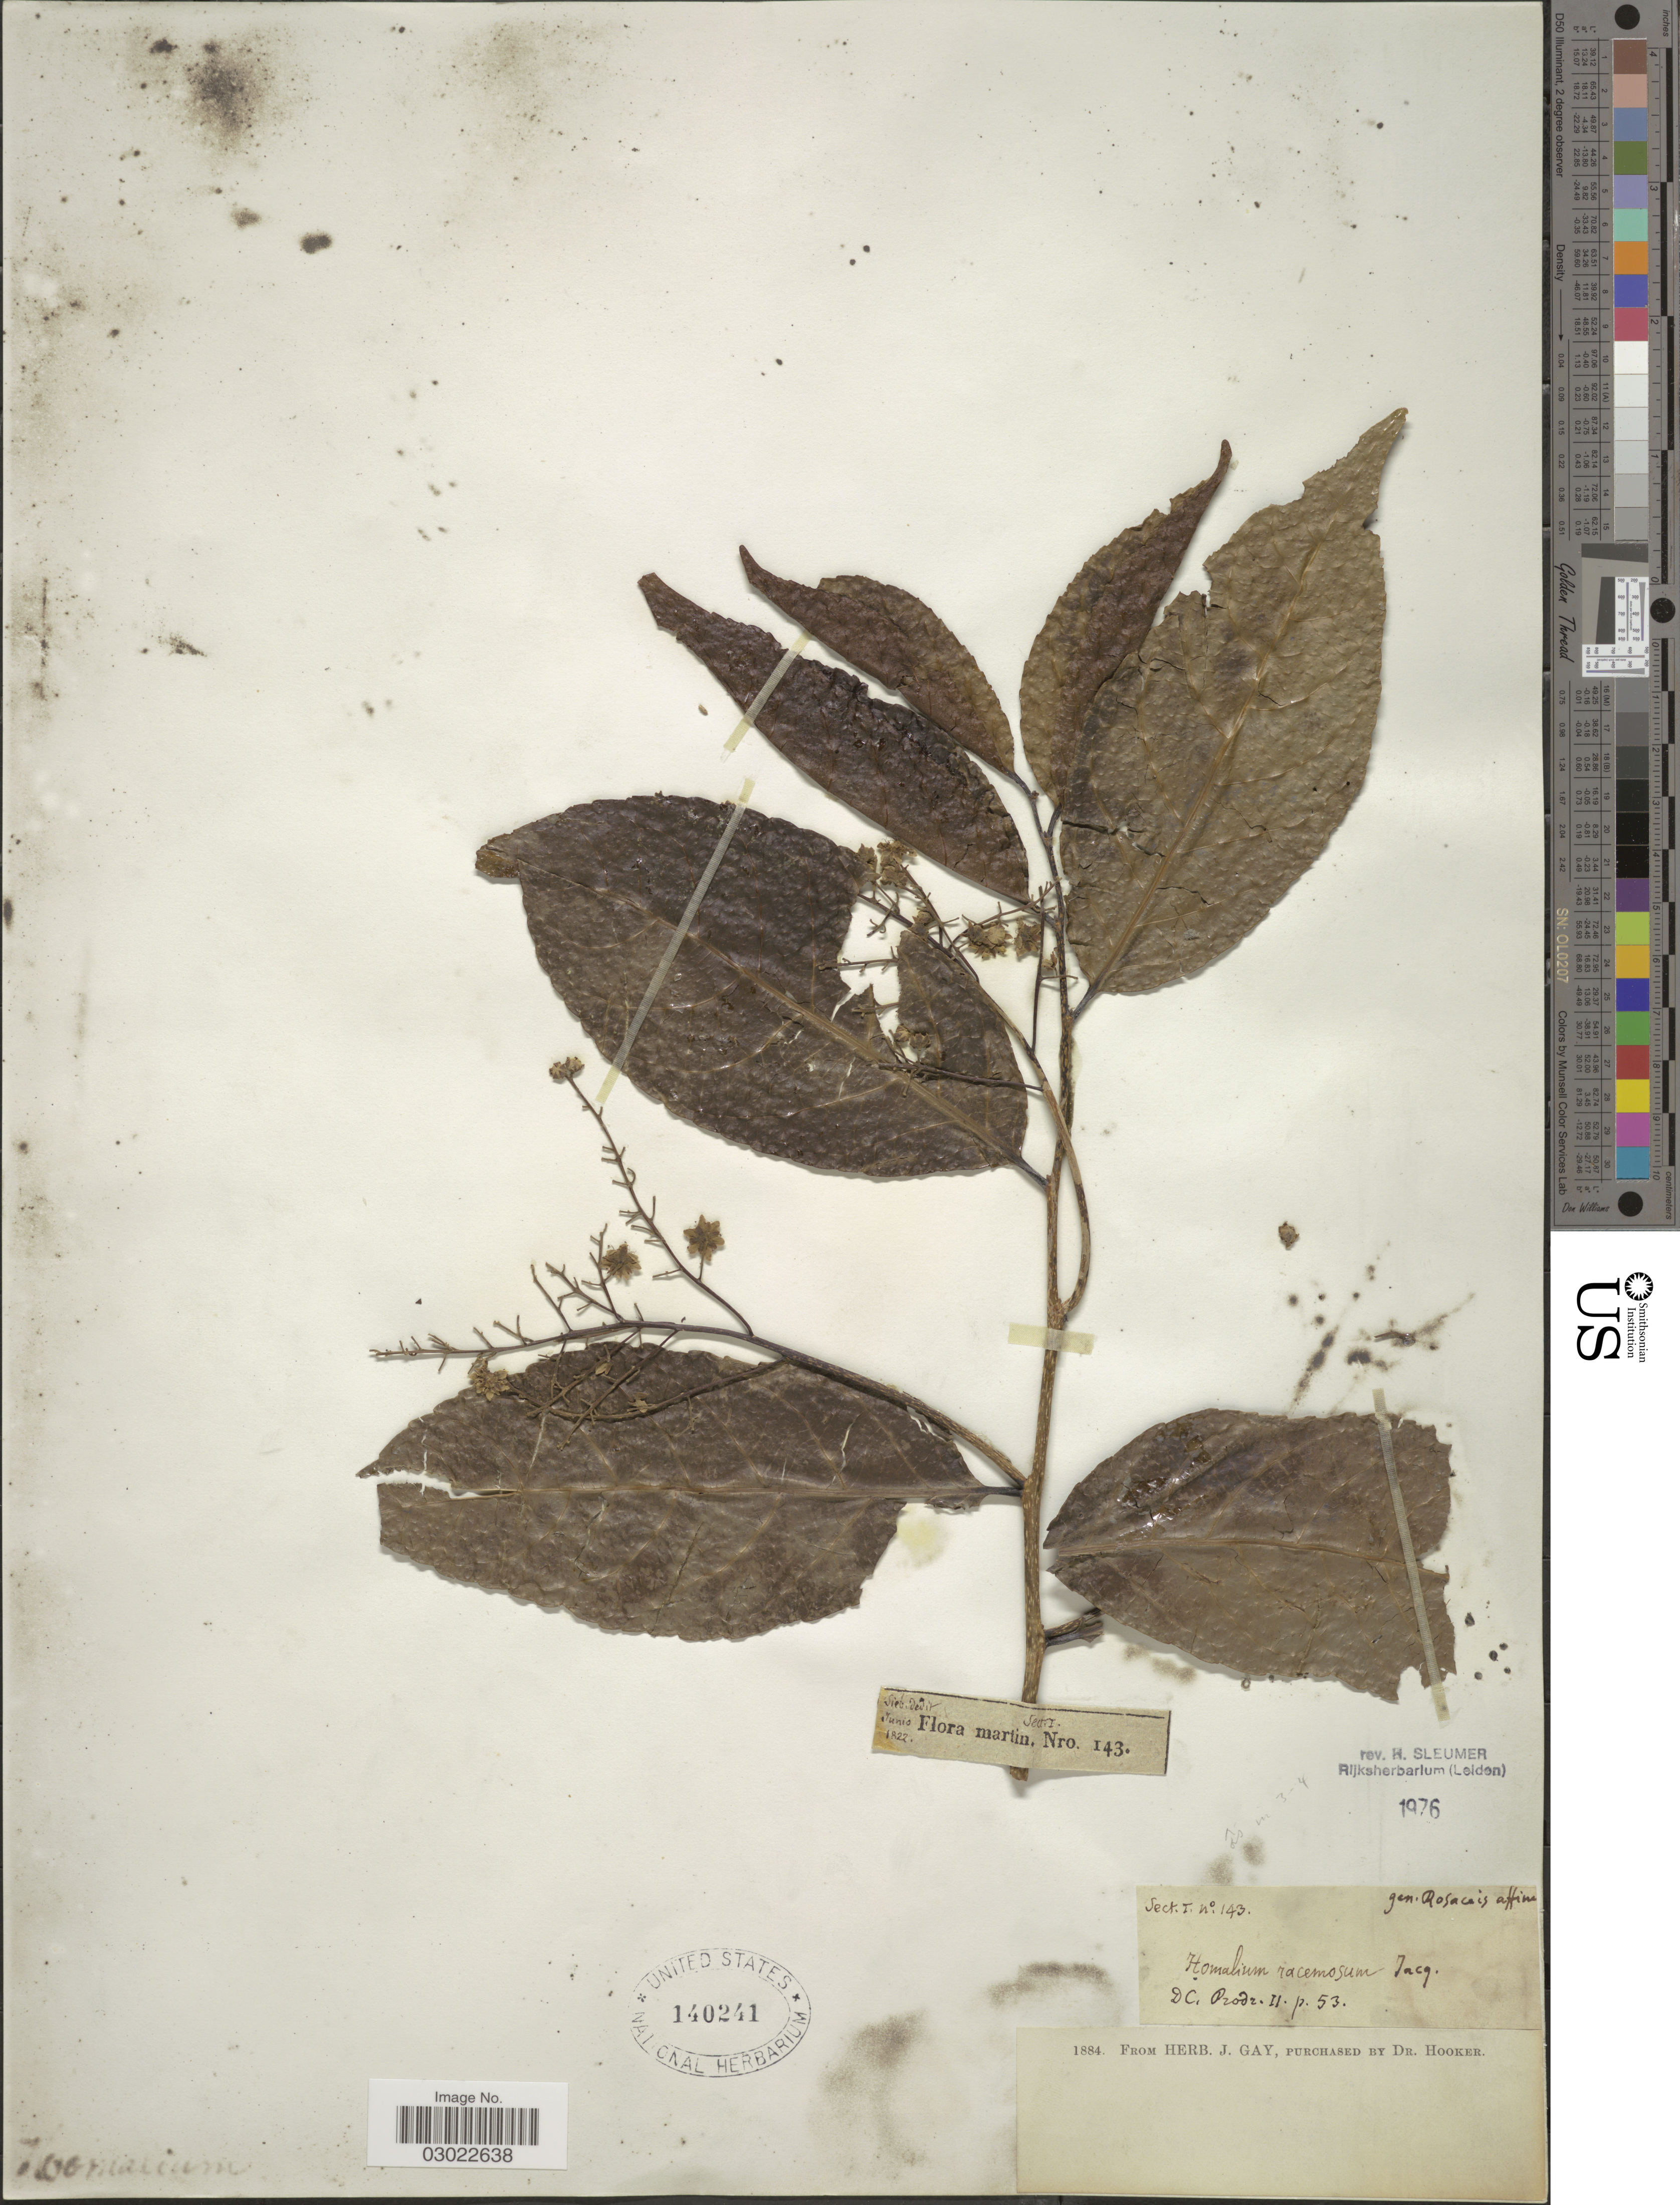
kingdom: Plantae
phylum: Tracheophyta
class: Magnoliopsida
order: Malpighiales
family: Salicaceae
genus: Homalium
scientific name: Homalium racemosum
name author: Jacq.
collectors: ex herb. J. Gay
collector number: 143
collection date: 1884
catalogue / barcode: US 140241